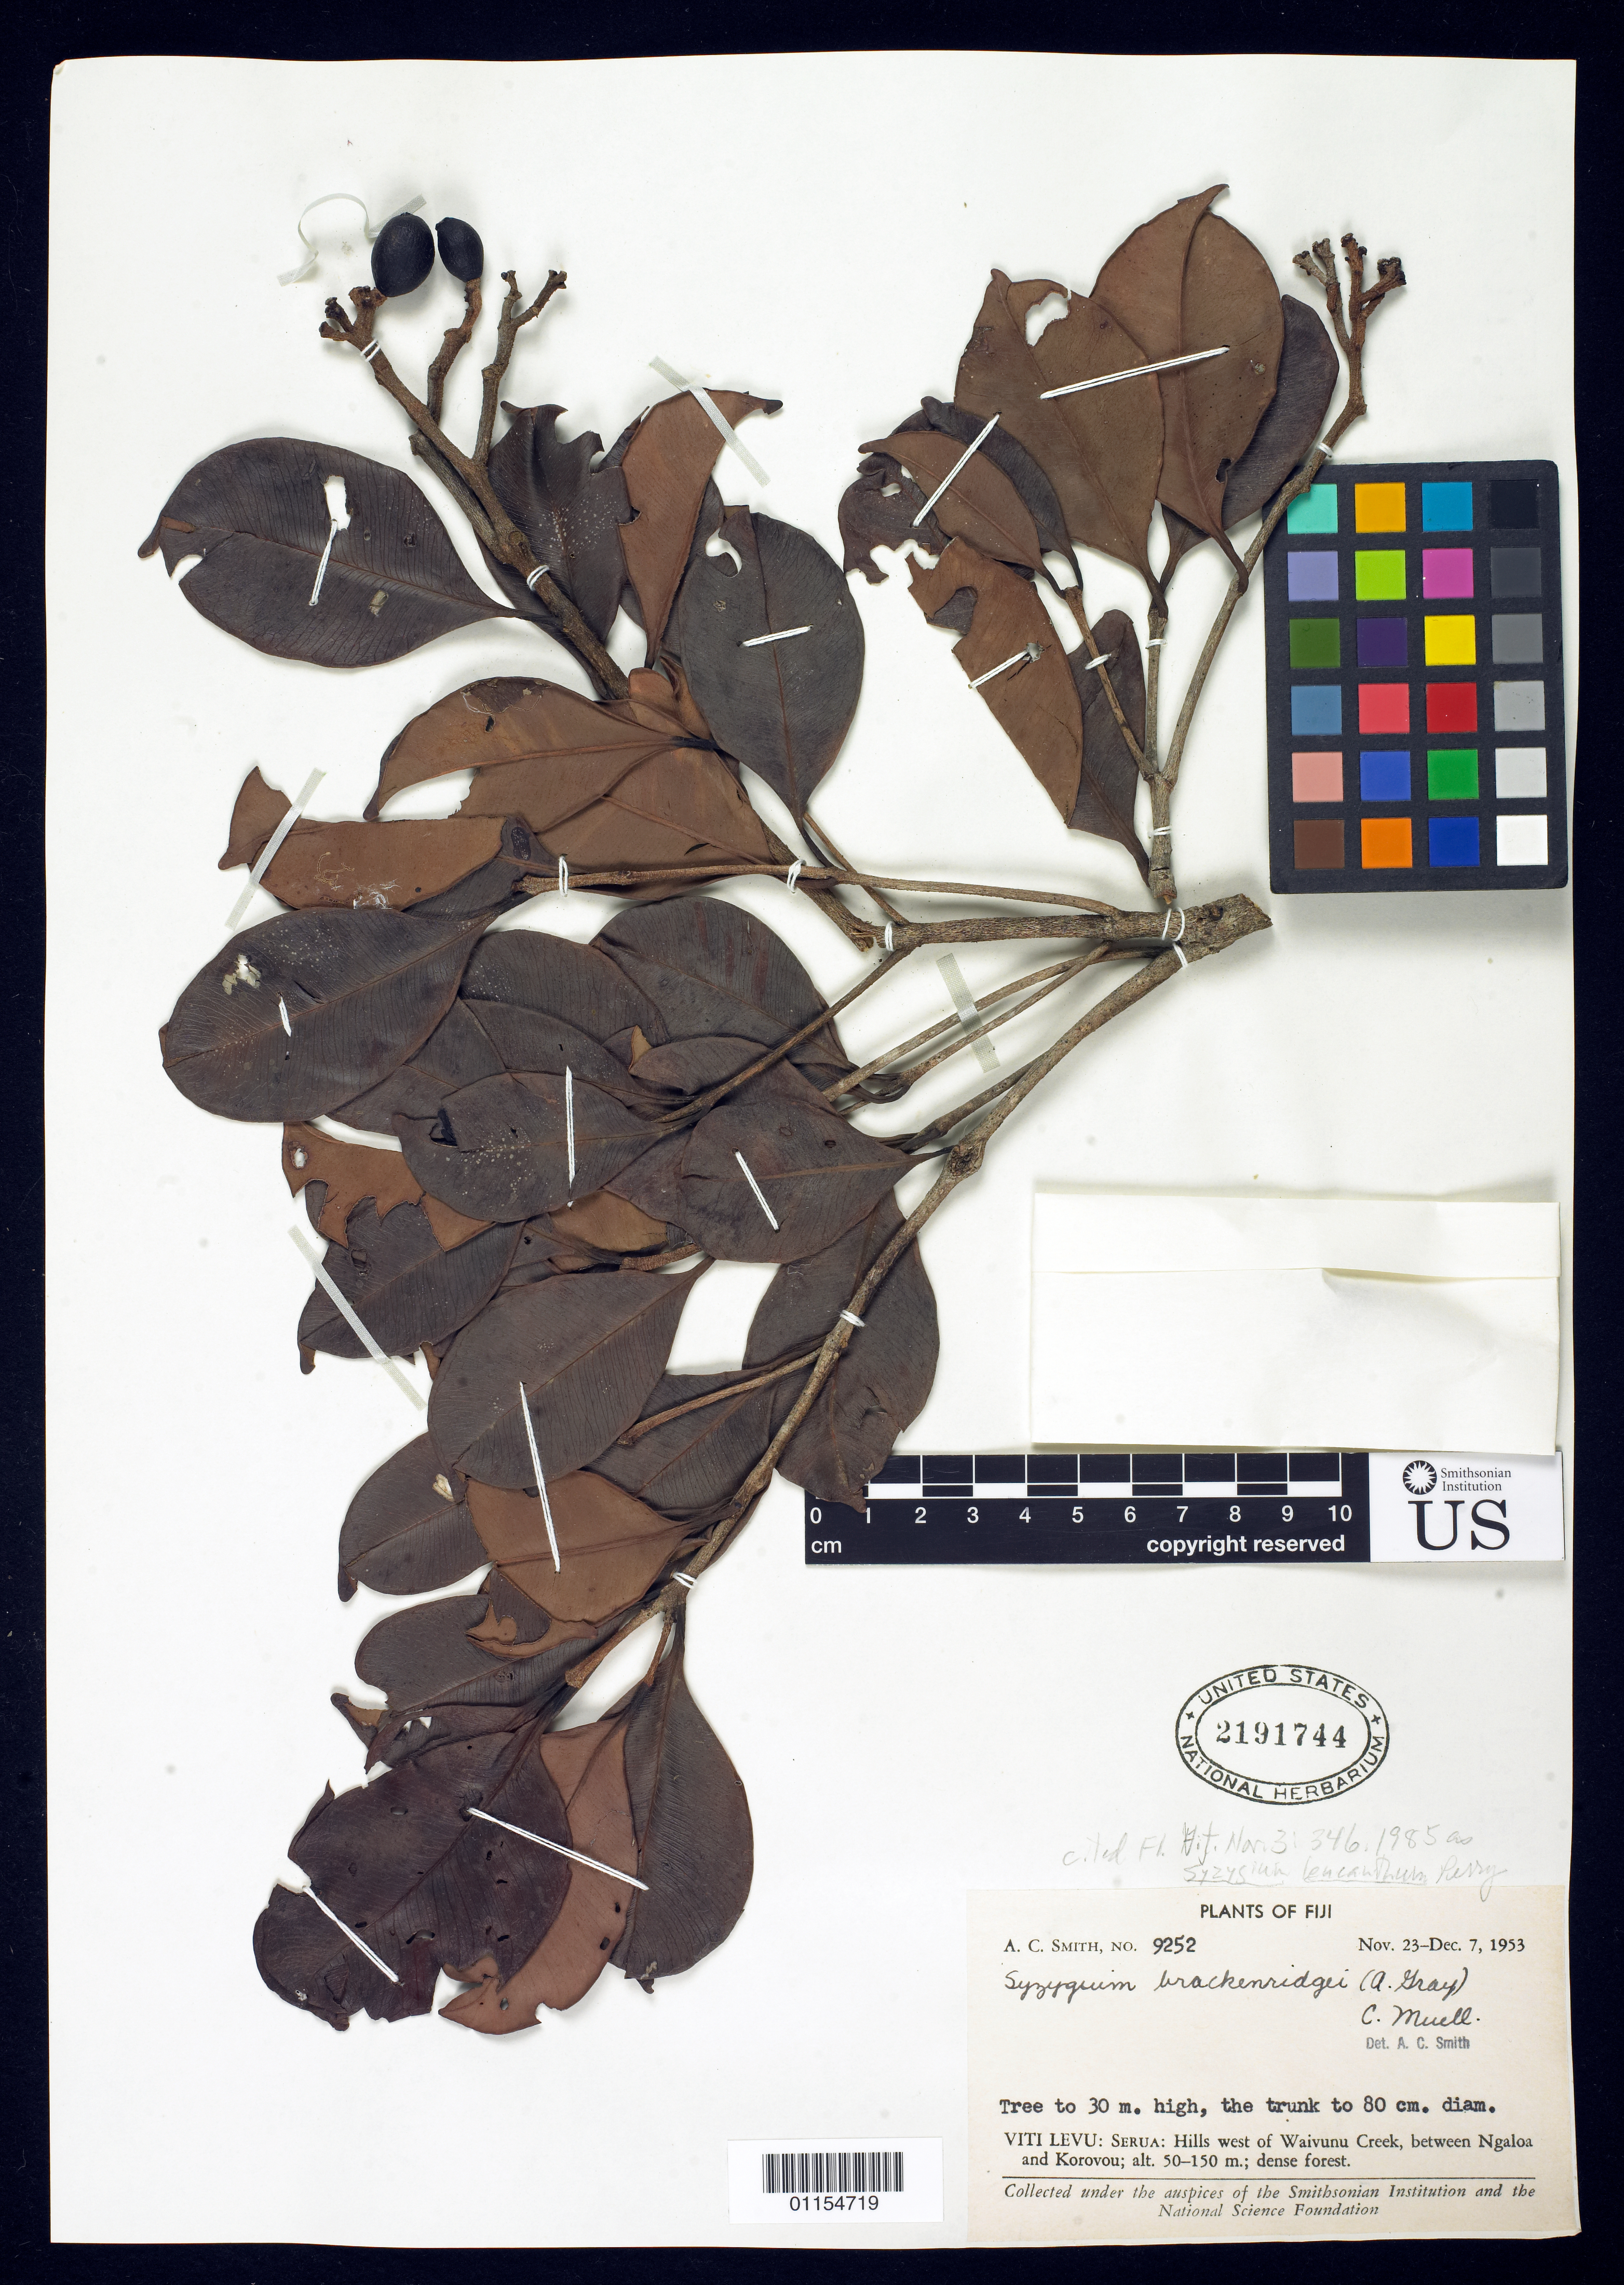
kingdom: Plantae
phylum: Tracheophyta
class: Magnoliopsida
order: Myrtales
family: Myrtaceae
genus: Syzygium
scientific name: Syzygium leucanthum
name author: L.M. Perry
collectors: A. C. Smith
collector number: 9252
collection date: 1953-11-23/1953-12-07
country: Fiji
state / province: Serua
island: Viti Levu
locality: Hills west of Waivunu Creek, between Ngaloa and Korovou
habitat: Dense forest.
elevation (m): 50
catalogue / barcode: US 2191744